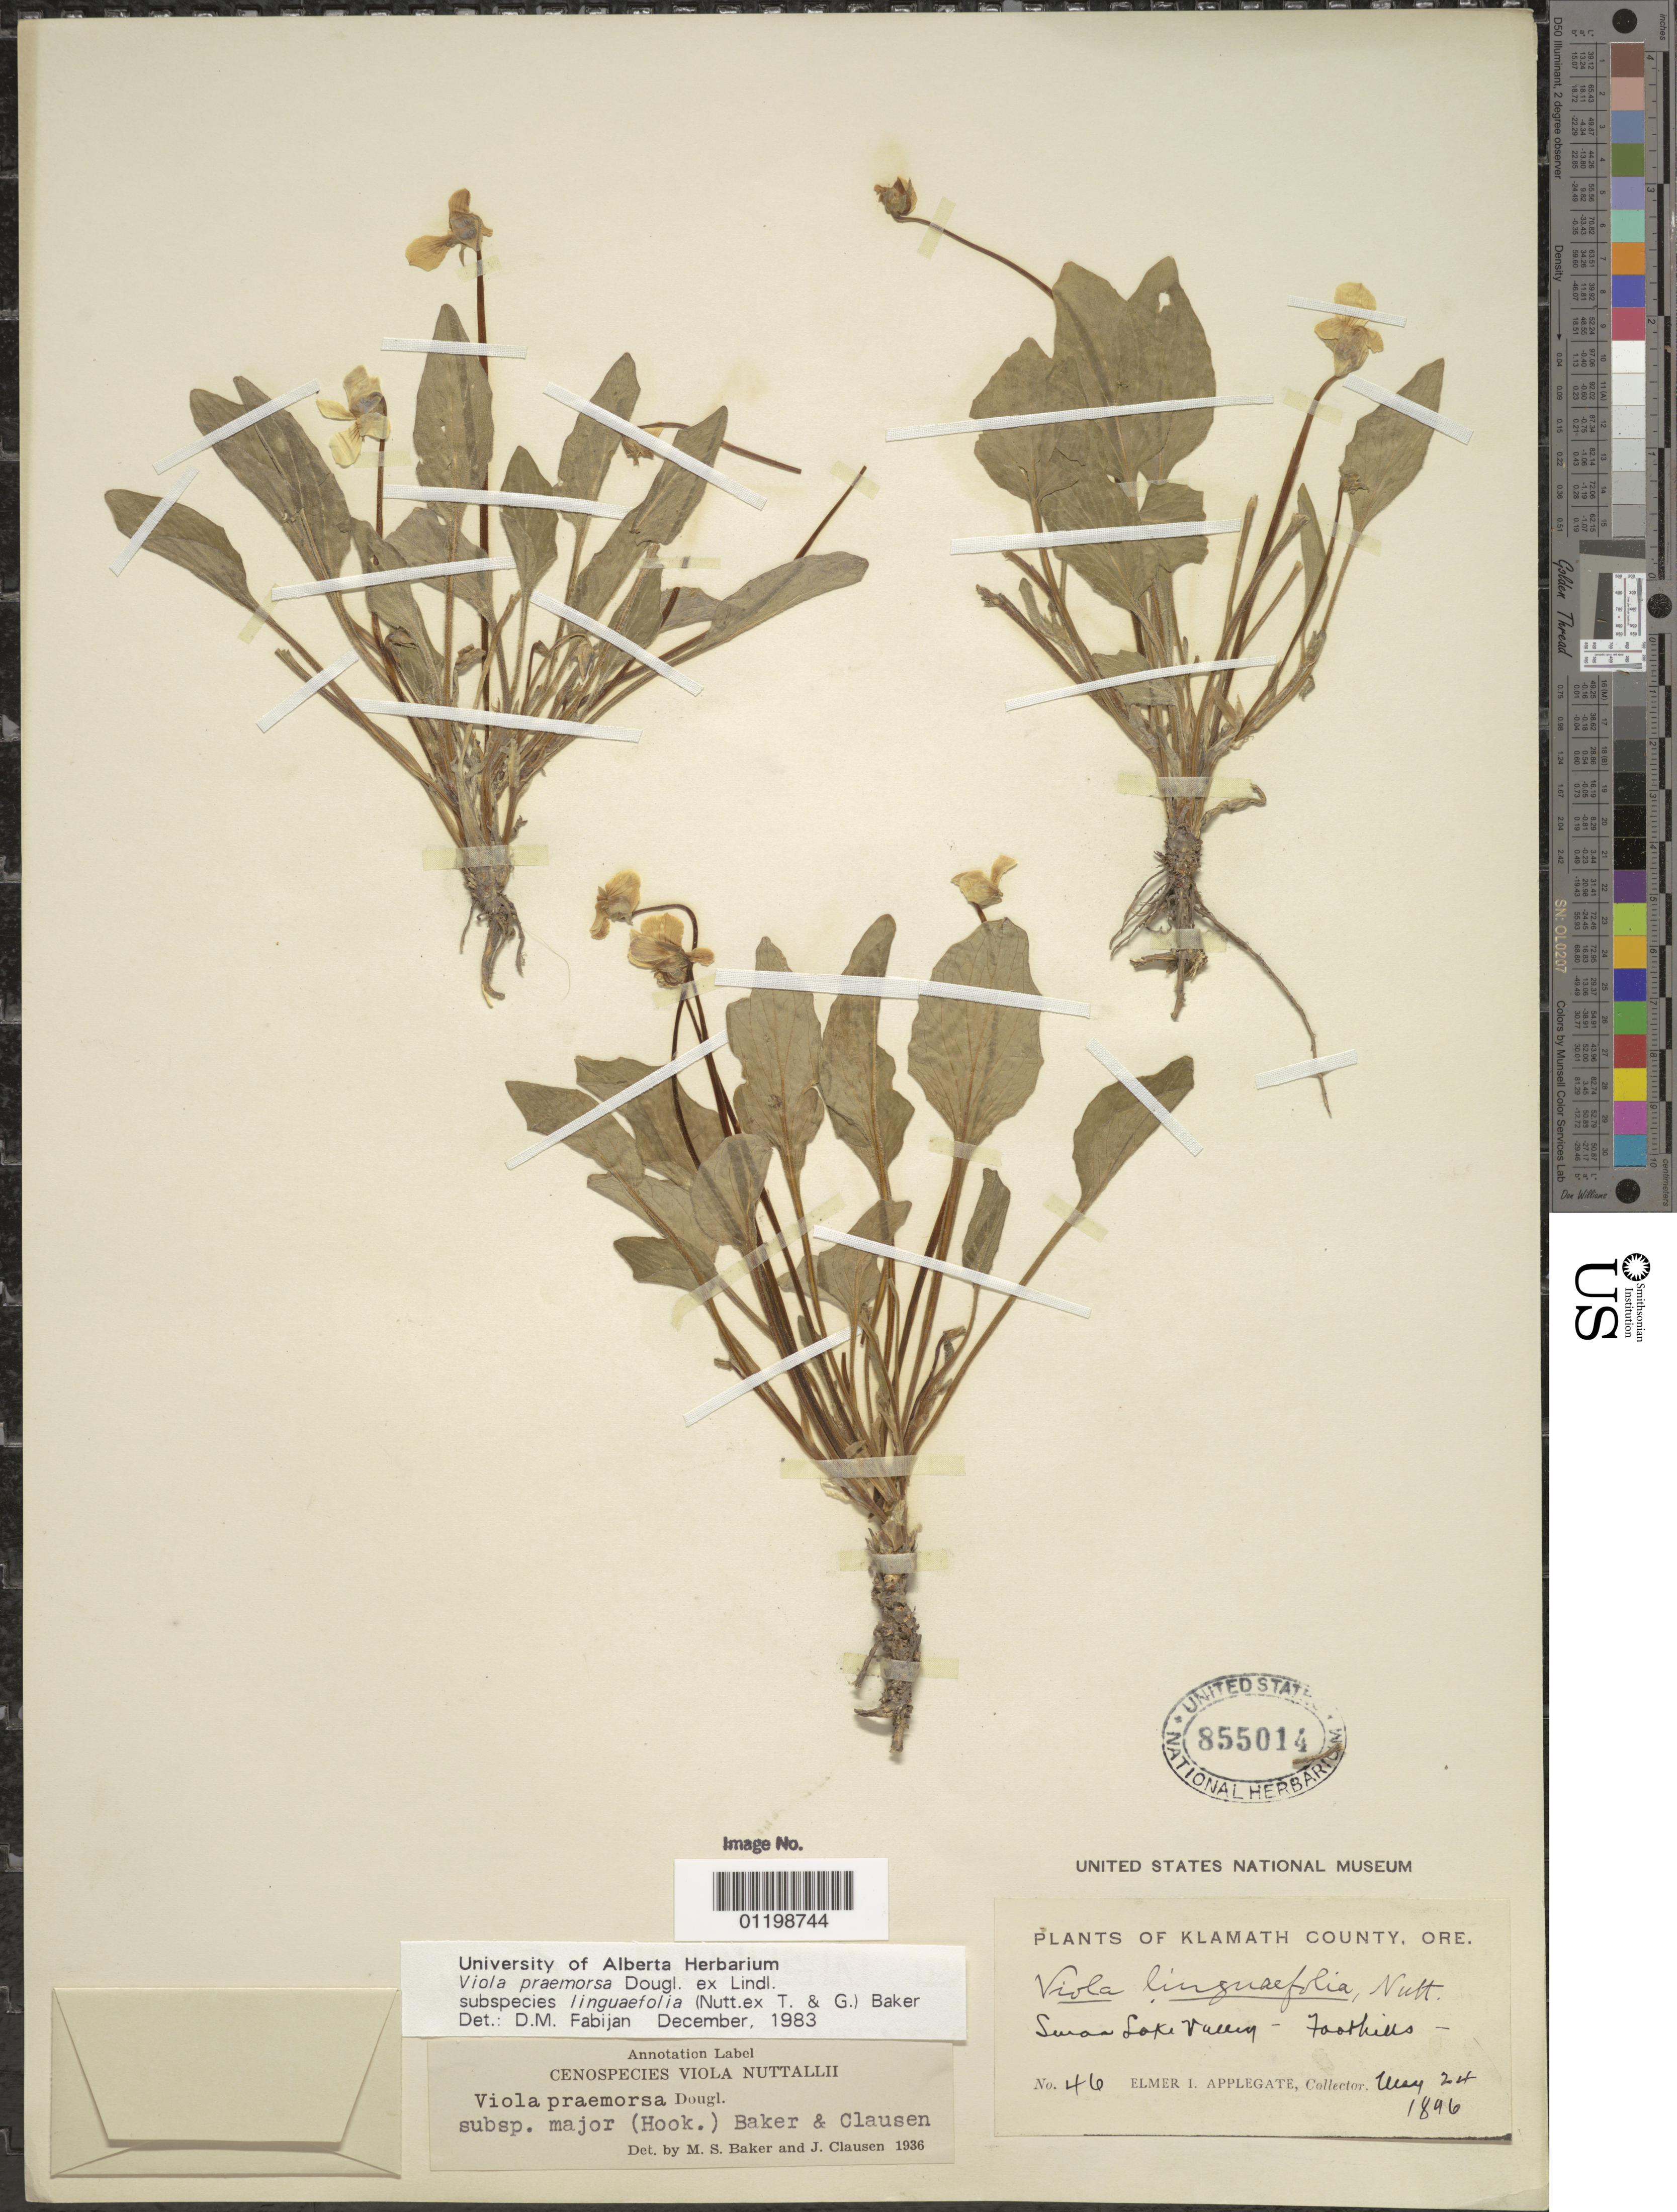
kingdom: Plantae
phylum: Tracheophyta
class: Magnoliopsida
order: Malpighiales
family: Violaceae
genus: Viola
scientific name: Viola praemorsa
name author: Douglas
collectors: E. I. Applegate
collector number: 46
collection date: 1896-05-24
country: United States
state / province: Oregon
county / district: Klamath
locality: Swan Lake Valley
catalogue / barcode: US 855014